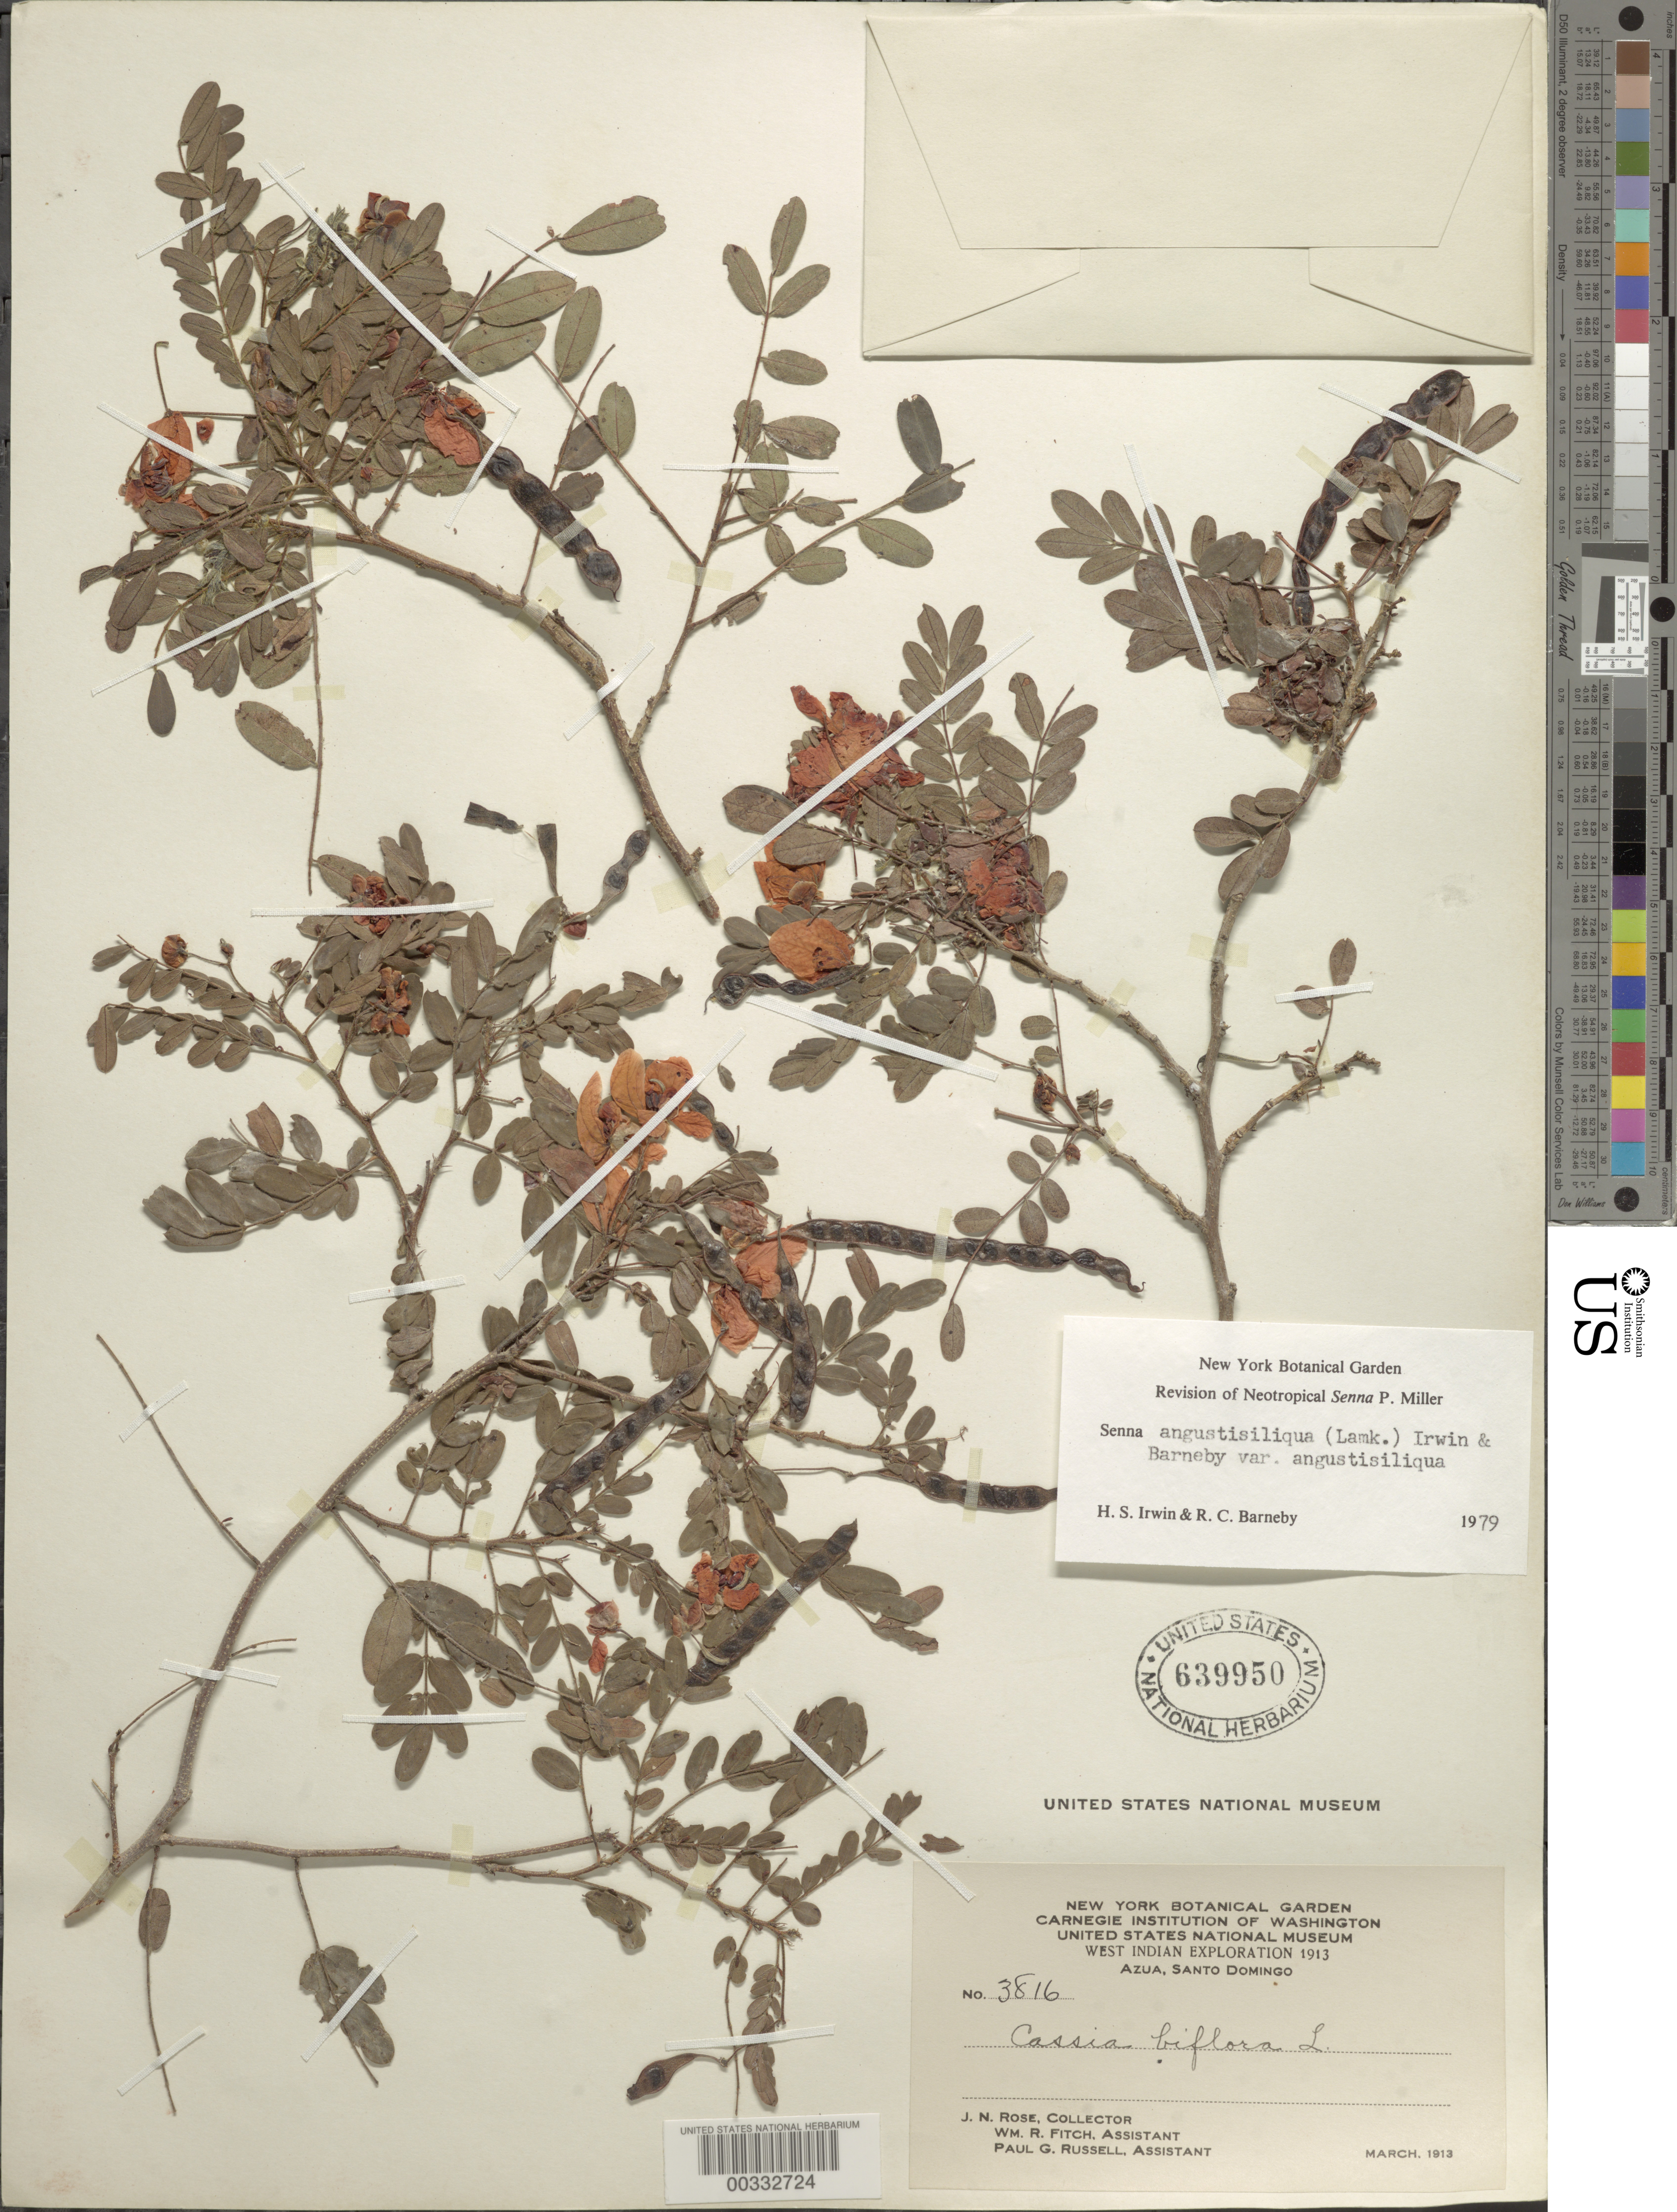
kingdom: Plantae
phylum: Tracheophyta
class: Magnoliopsida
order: Fabales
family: Fabaceae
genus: Senna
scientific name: Senna angustisiliqua var. angustisiliqua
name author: (Lam.) H.S. Irwin & Barneby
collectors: J. N. Rose, W. R. Fitch & P. G. Russell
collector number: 3816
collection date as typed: Mar 1913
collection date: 1913-03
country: Dominican Republic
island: Hispaniola Island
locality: Azua, santo domingo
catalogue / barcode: US 639950